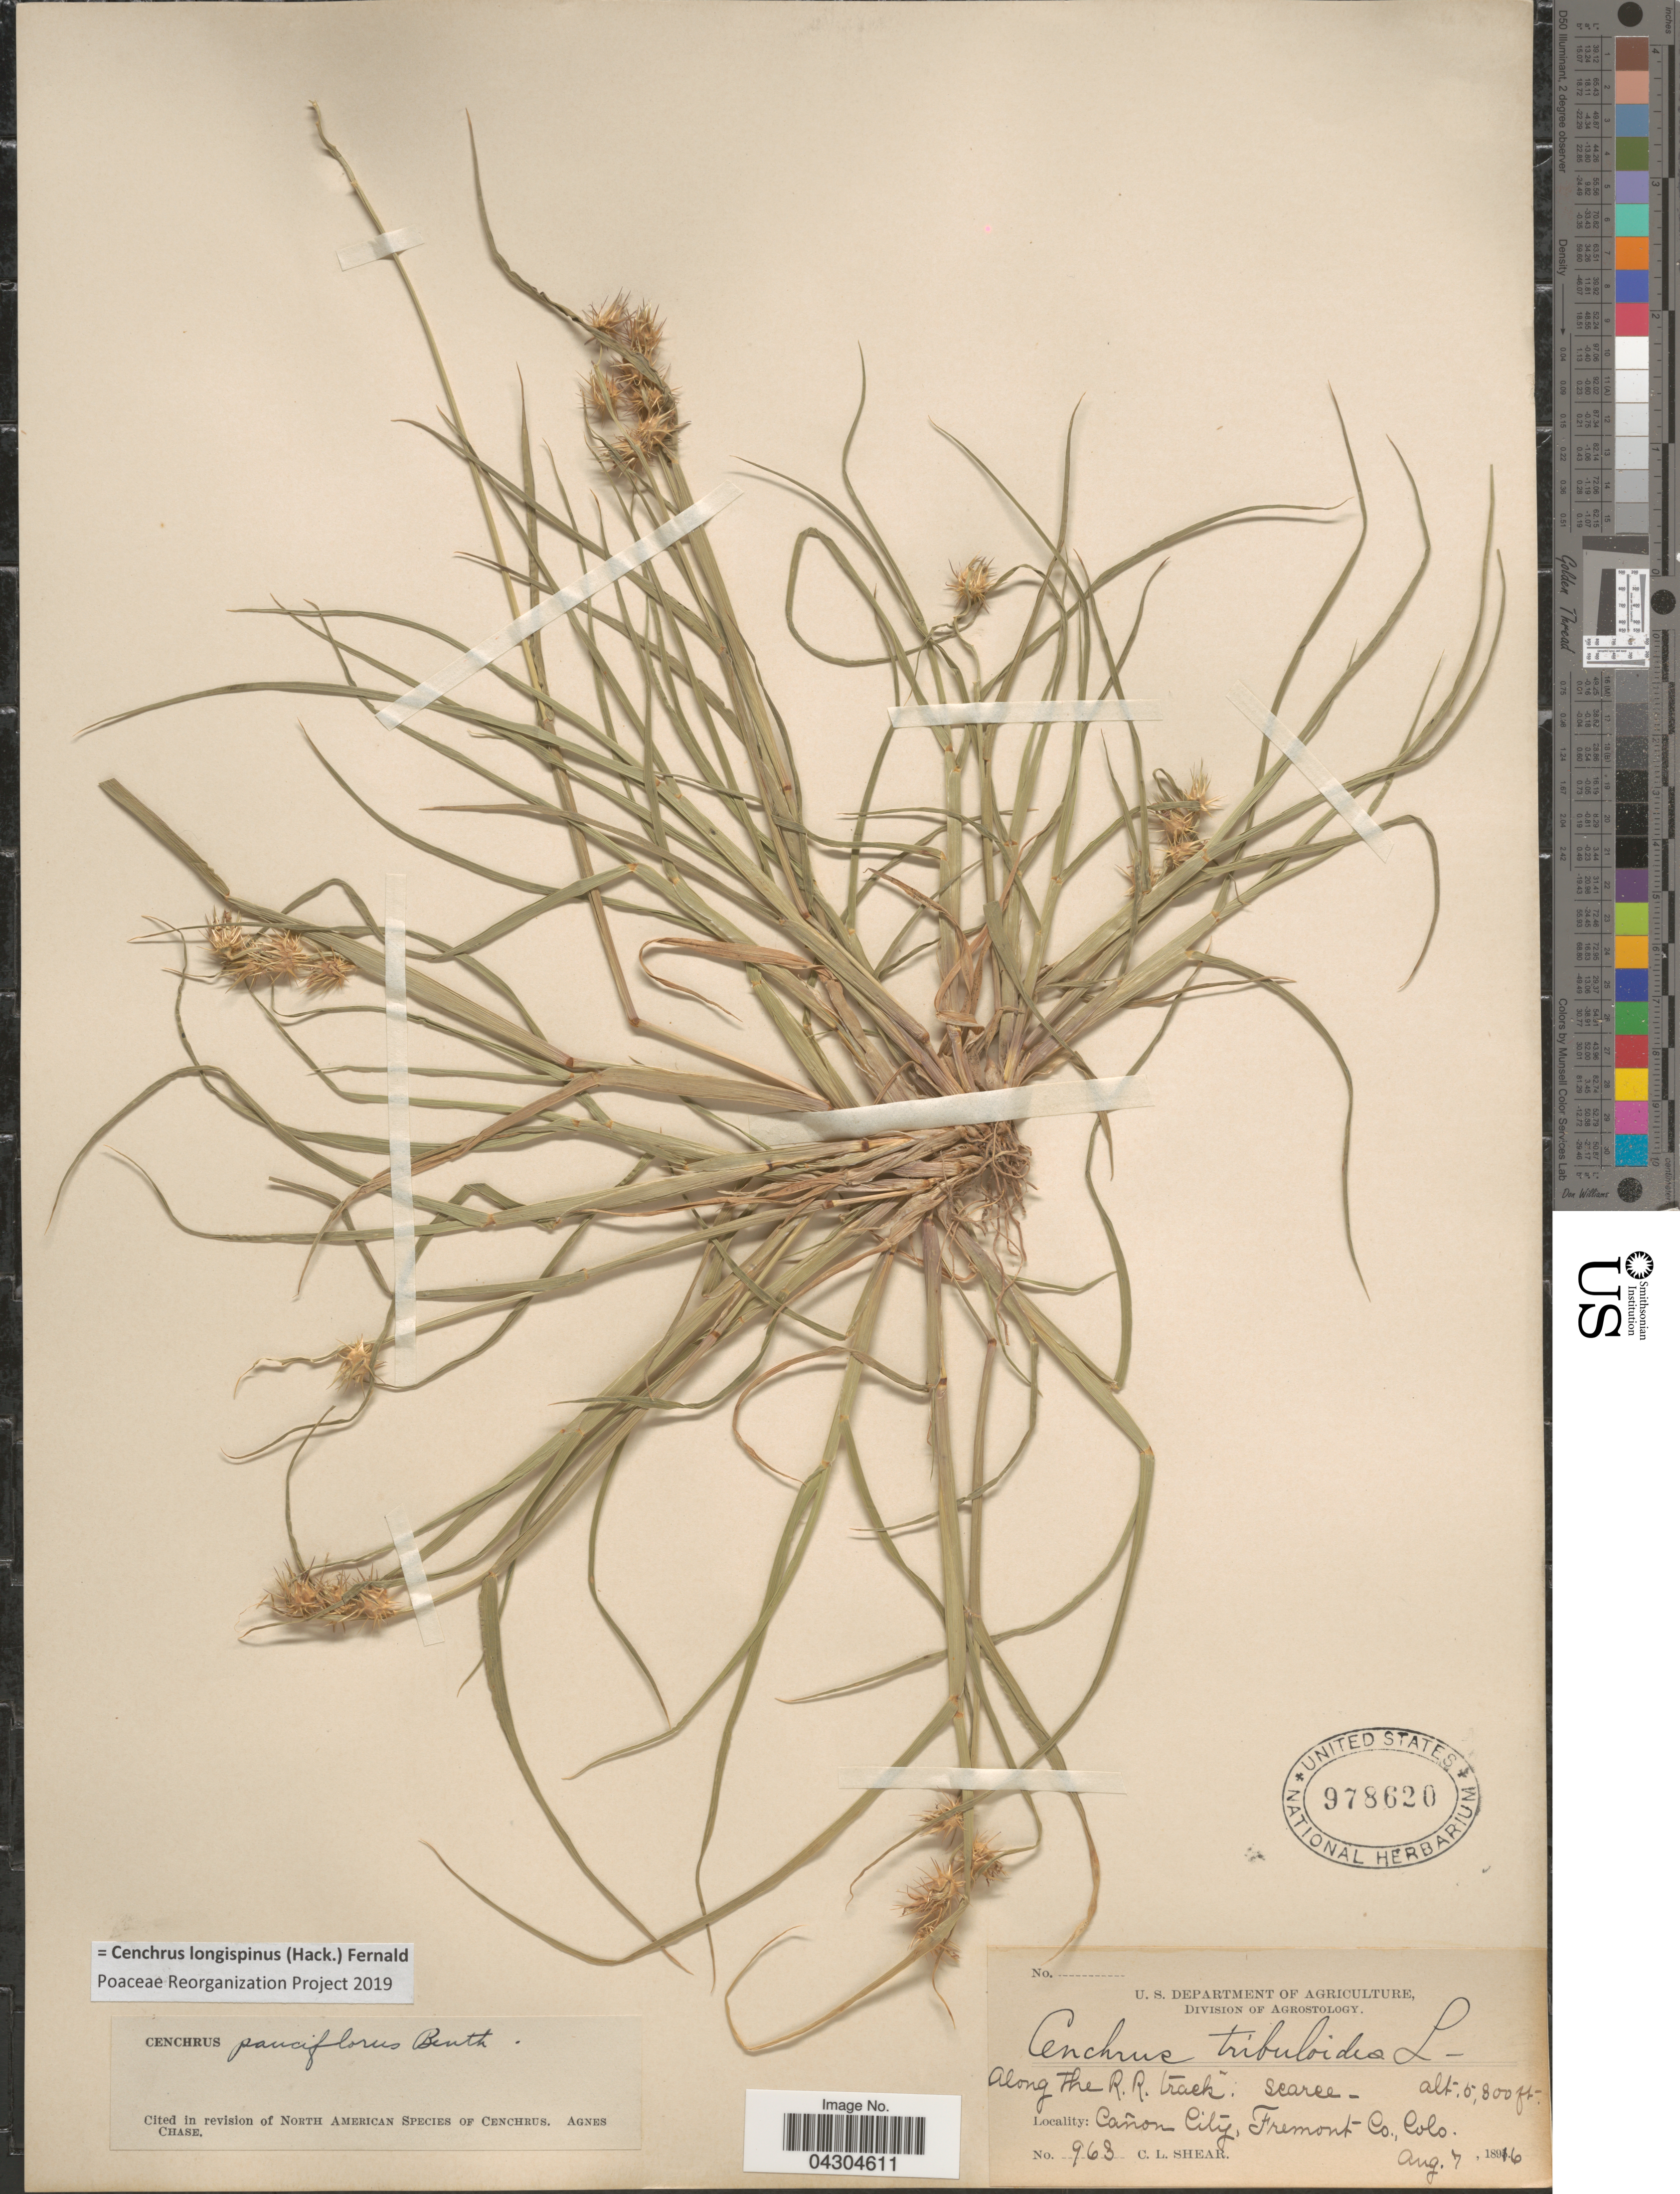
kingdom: Plantae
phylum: Tracheophyta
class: Liliopsida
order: Poales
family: Poaceae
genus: Cenchrus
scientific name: Cenchrus longispinus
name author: (Hack.) Fernald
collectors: C. L. Shear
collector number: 963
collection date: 1896-08-07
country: United States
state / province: Colorado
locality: Along The R.R. track. Cañon City, Fremont Co.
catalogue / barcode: US 978620